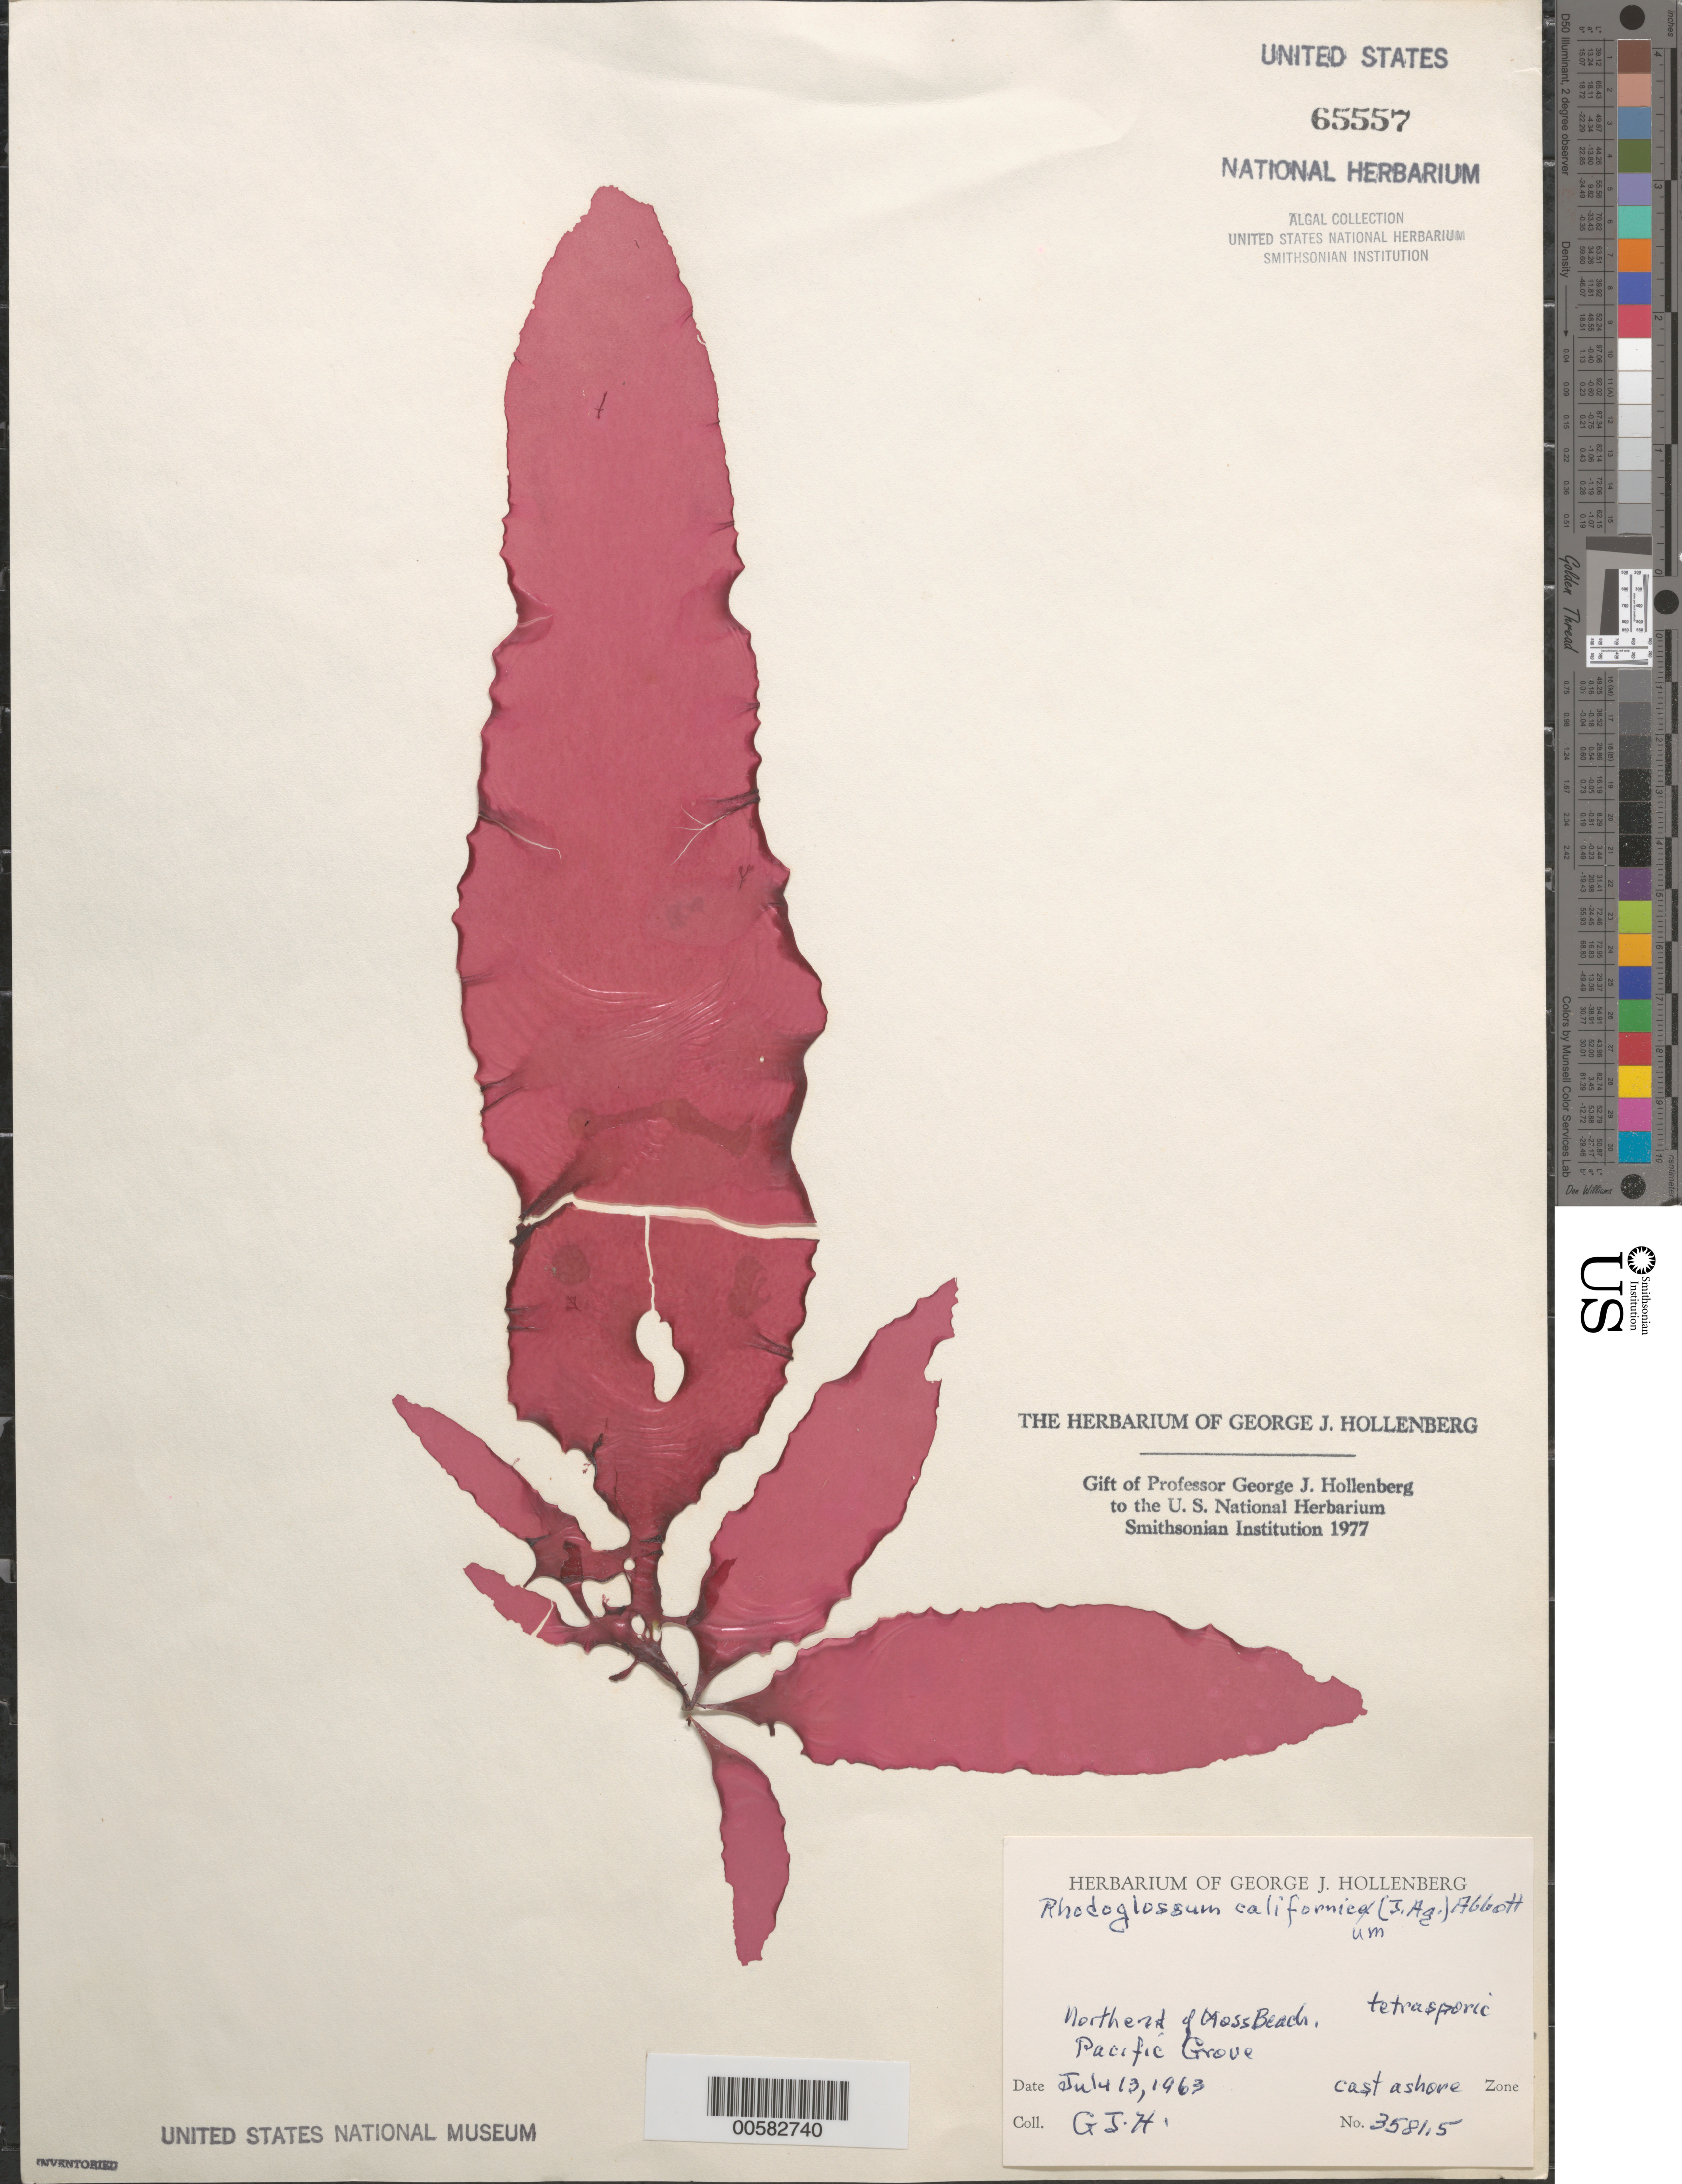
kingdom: Plantae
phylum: Rhodophyta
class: Florideophyceae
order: Gigartinales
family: Gigartinaceae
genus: Mazzaella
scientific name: Mazzaella californica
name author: (J. Agardh) G. De Toni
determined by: Algae name updating Project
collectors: G. Hollenberg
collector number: GJH 3581.5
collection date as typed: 13 Jul 1963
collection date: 1963-07-13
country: United States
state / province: California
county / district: Monterey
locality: Pacific Grove, Moss Beach, north end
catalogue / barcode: US 65557